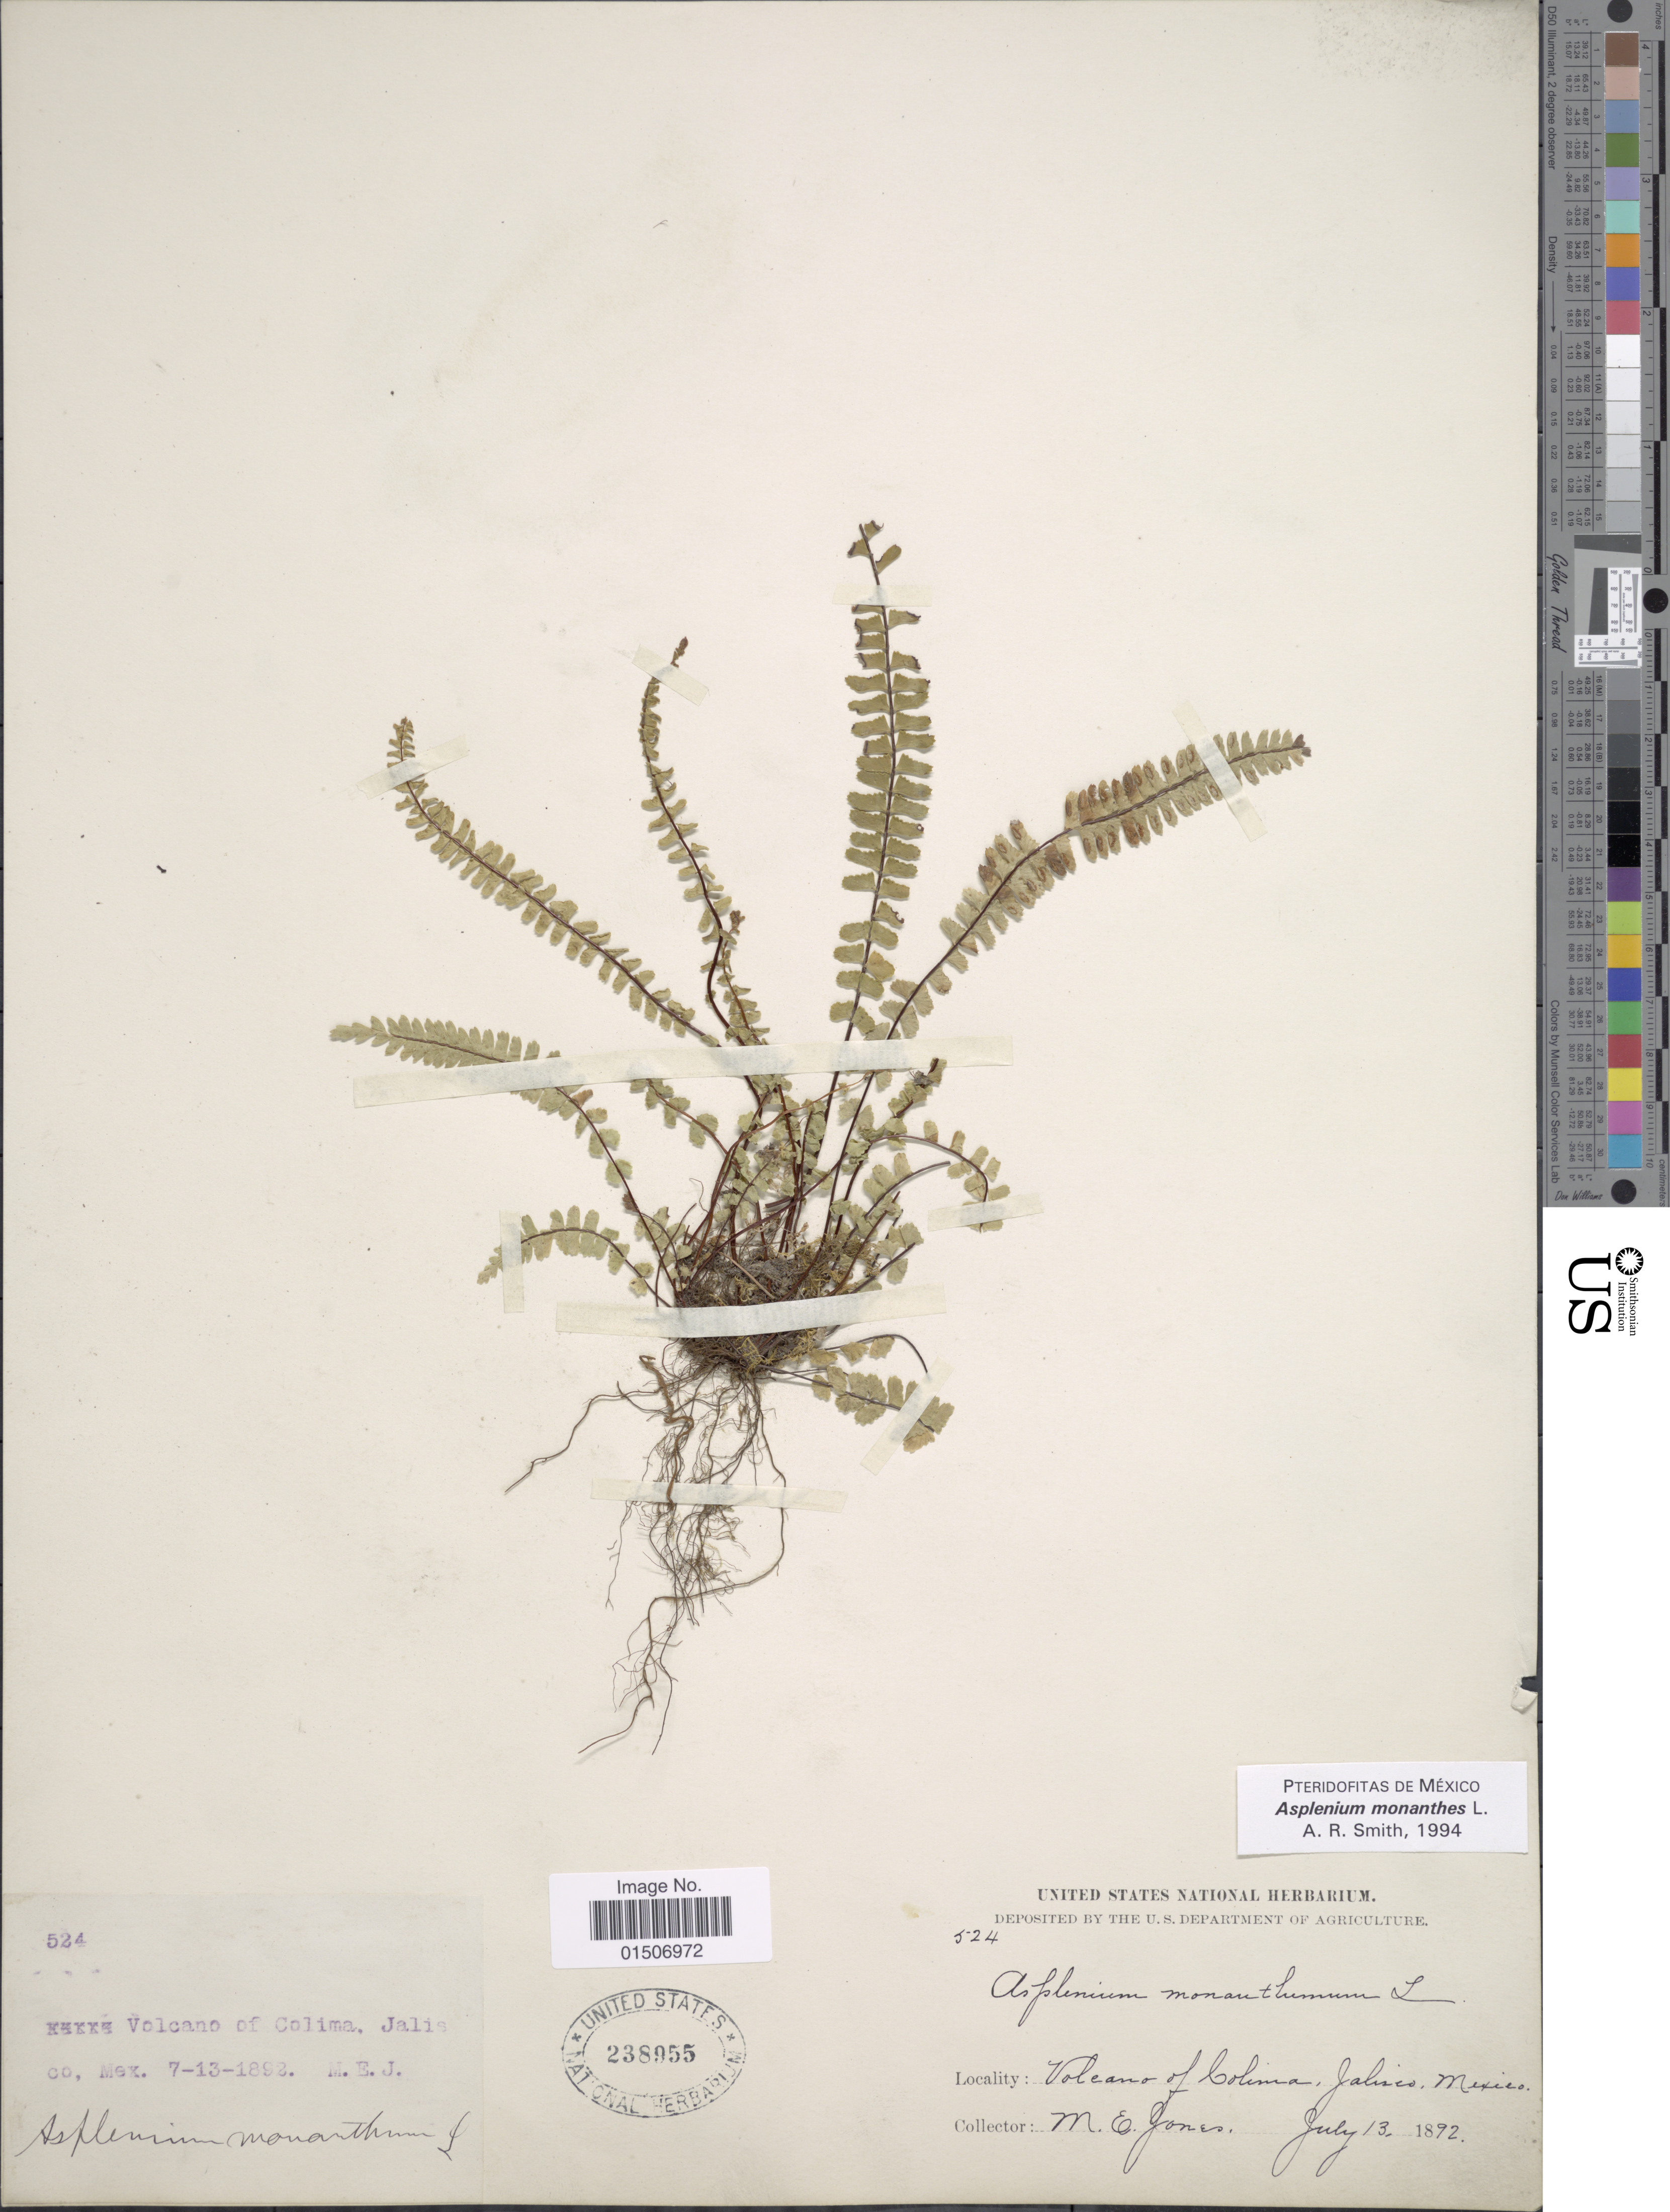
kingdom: Plantae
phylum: Tracheophyta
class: Polypodiopsida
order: Polypodiales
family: Aspleniaceae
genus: Asplenium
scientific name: Asplenium monanthes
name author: L.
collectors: M. E. Jones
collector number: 524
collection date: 1892-07-13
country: Mexico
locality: Volcano of Colima, Jalisco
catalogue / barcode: US 238955